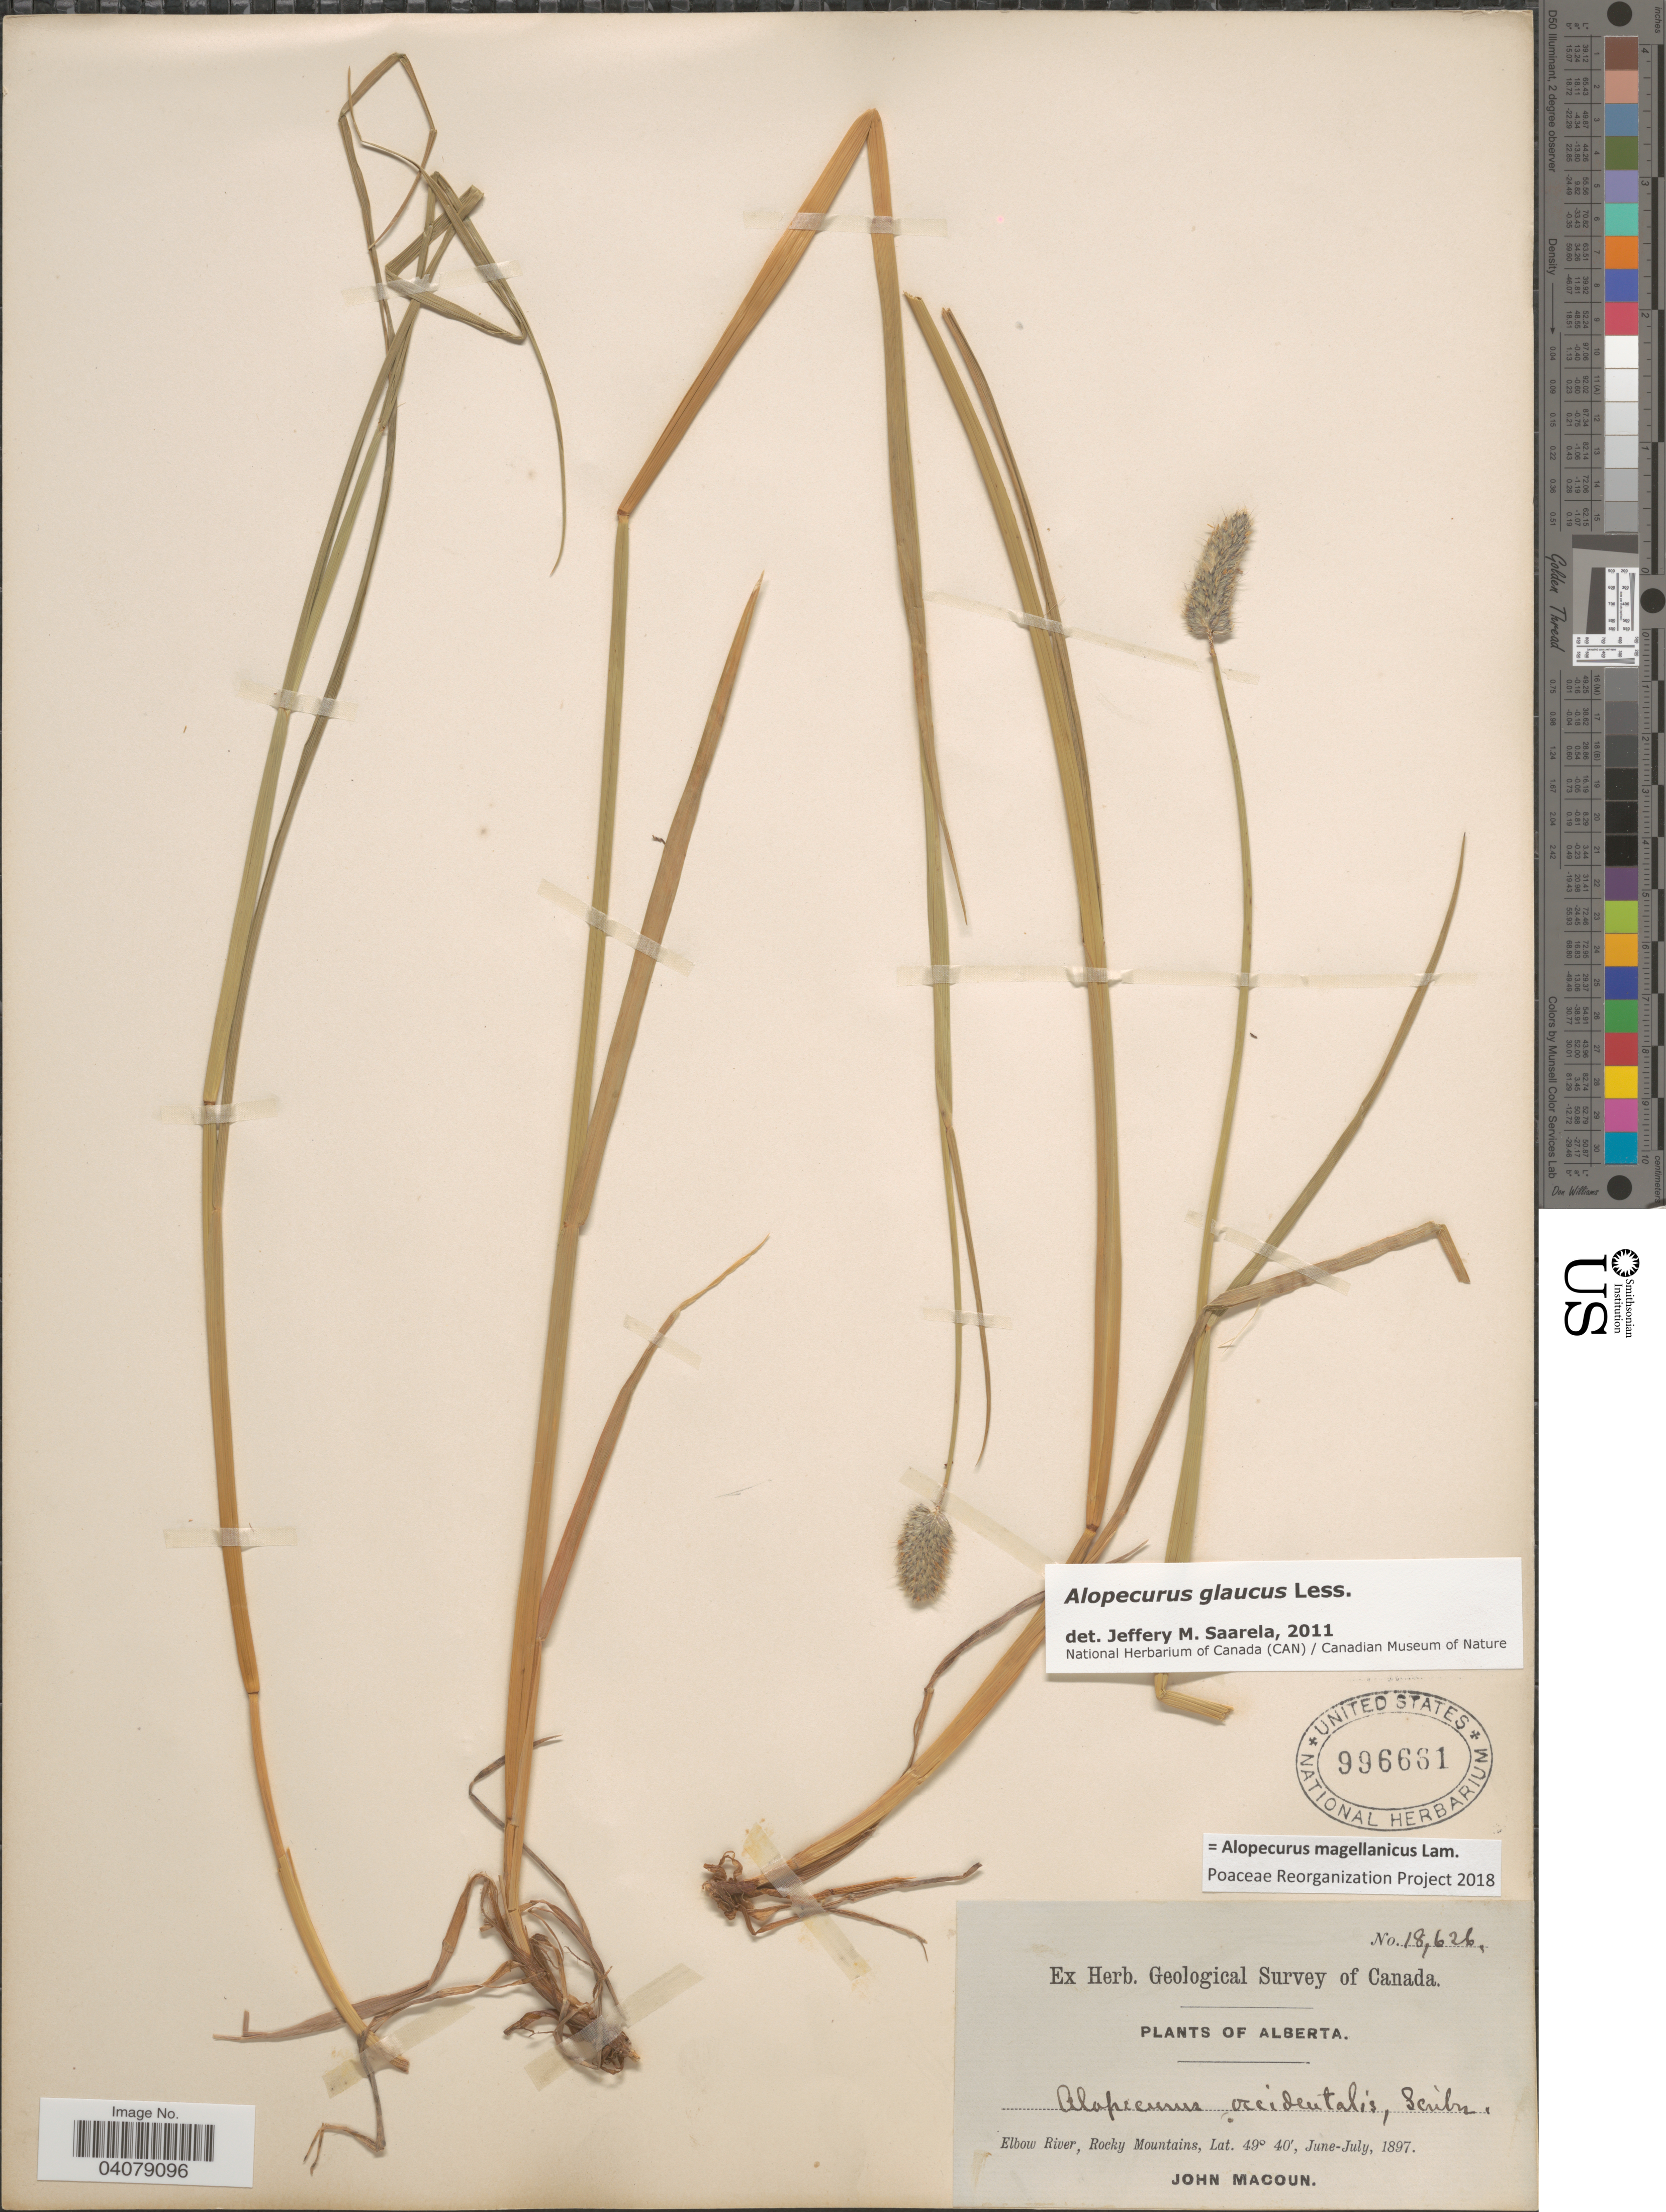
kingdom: Plantae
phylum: Tracheophyta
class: Liliopsida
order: Poales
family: Poaceae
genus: Alopecurus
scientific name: Alopecurus magellanicus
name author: Lam.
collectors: J. Macoun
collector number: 18626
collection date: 1897-06/1897-07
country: Canada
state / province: Alberta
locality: Herb. Geological Survey of Canada. Elbow River, Rocky Mountains.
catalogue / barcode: US 996661